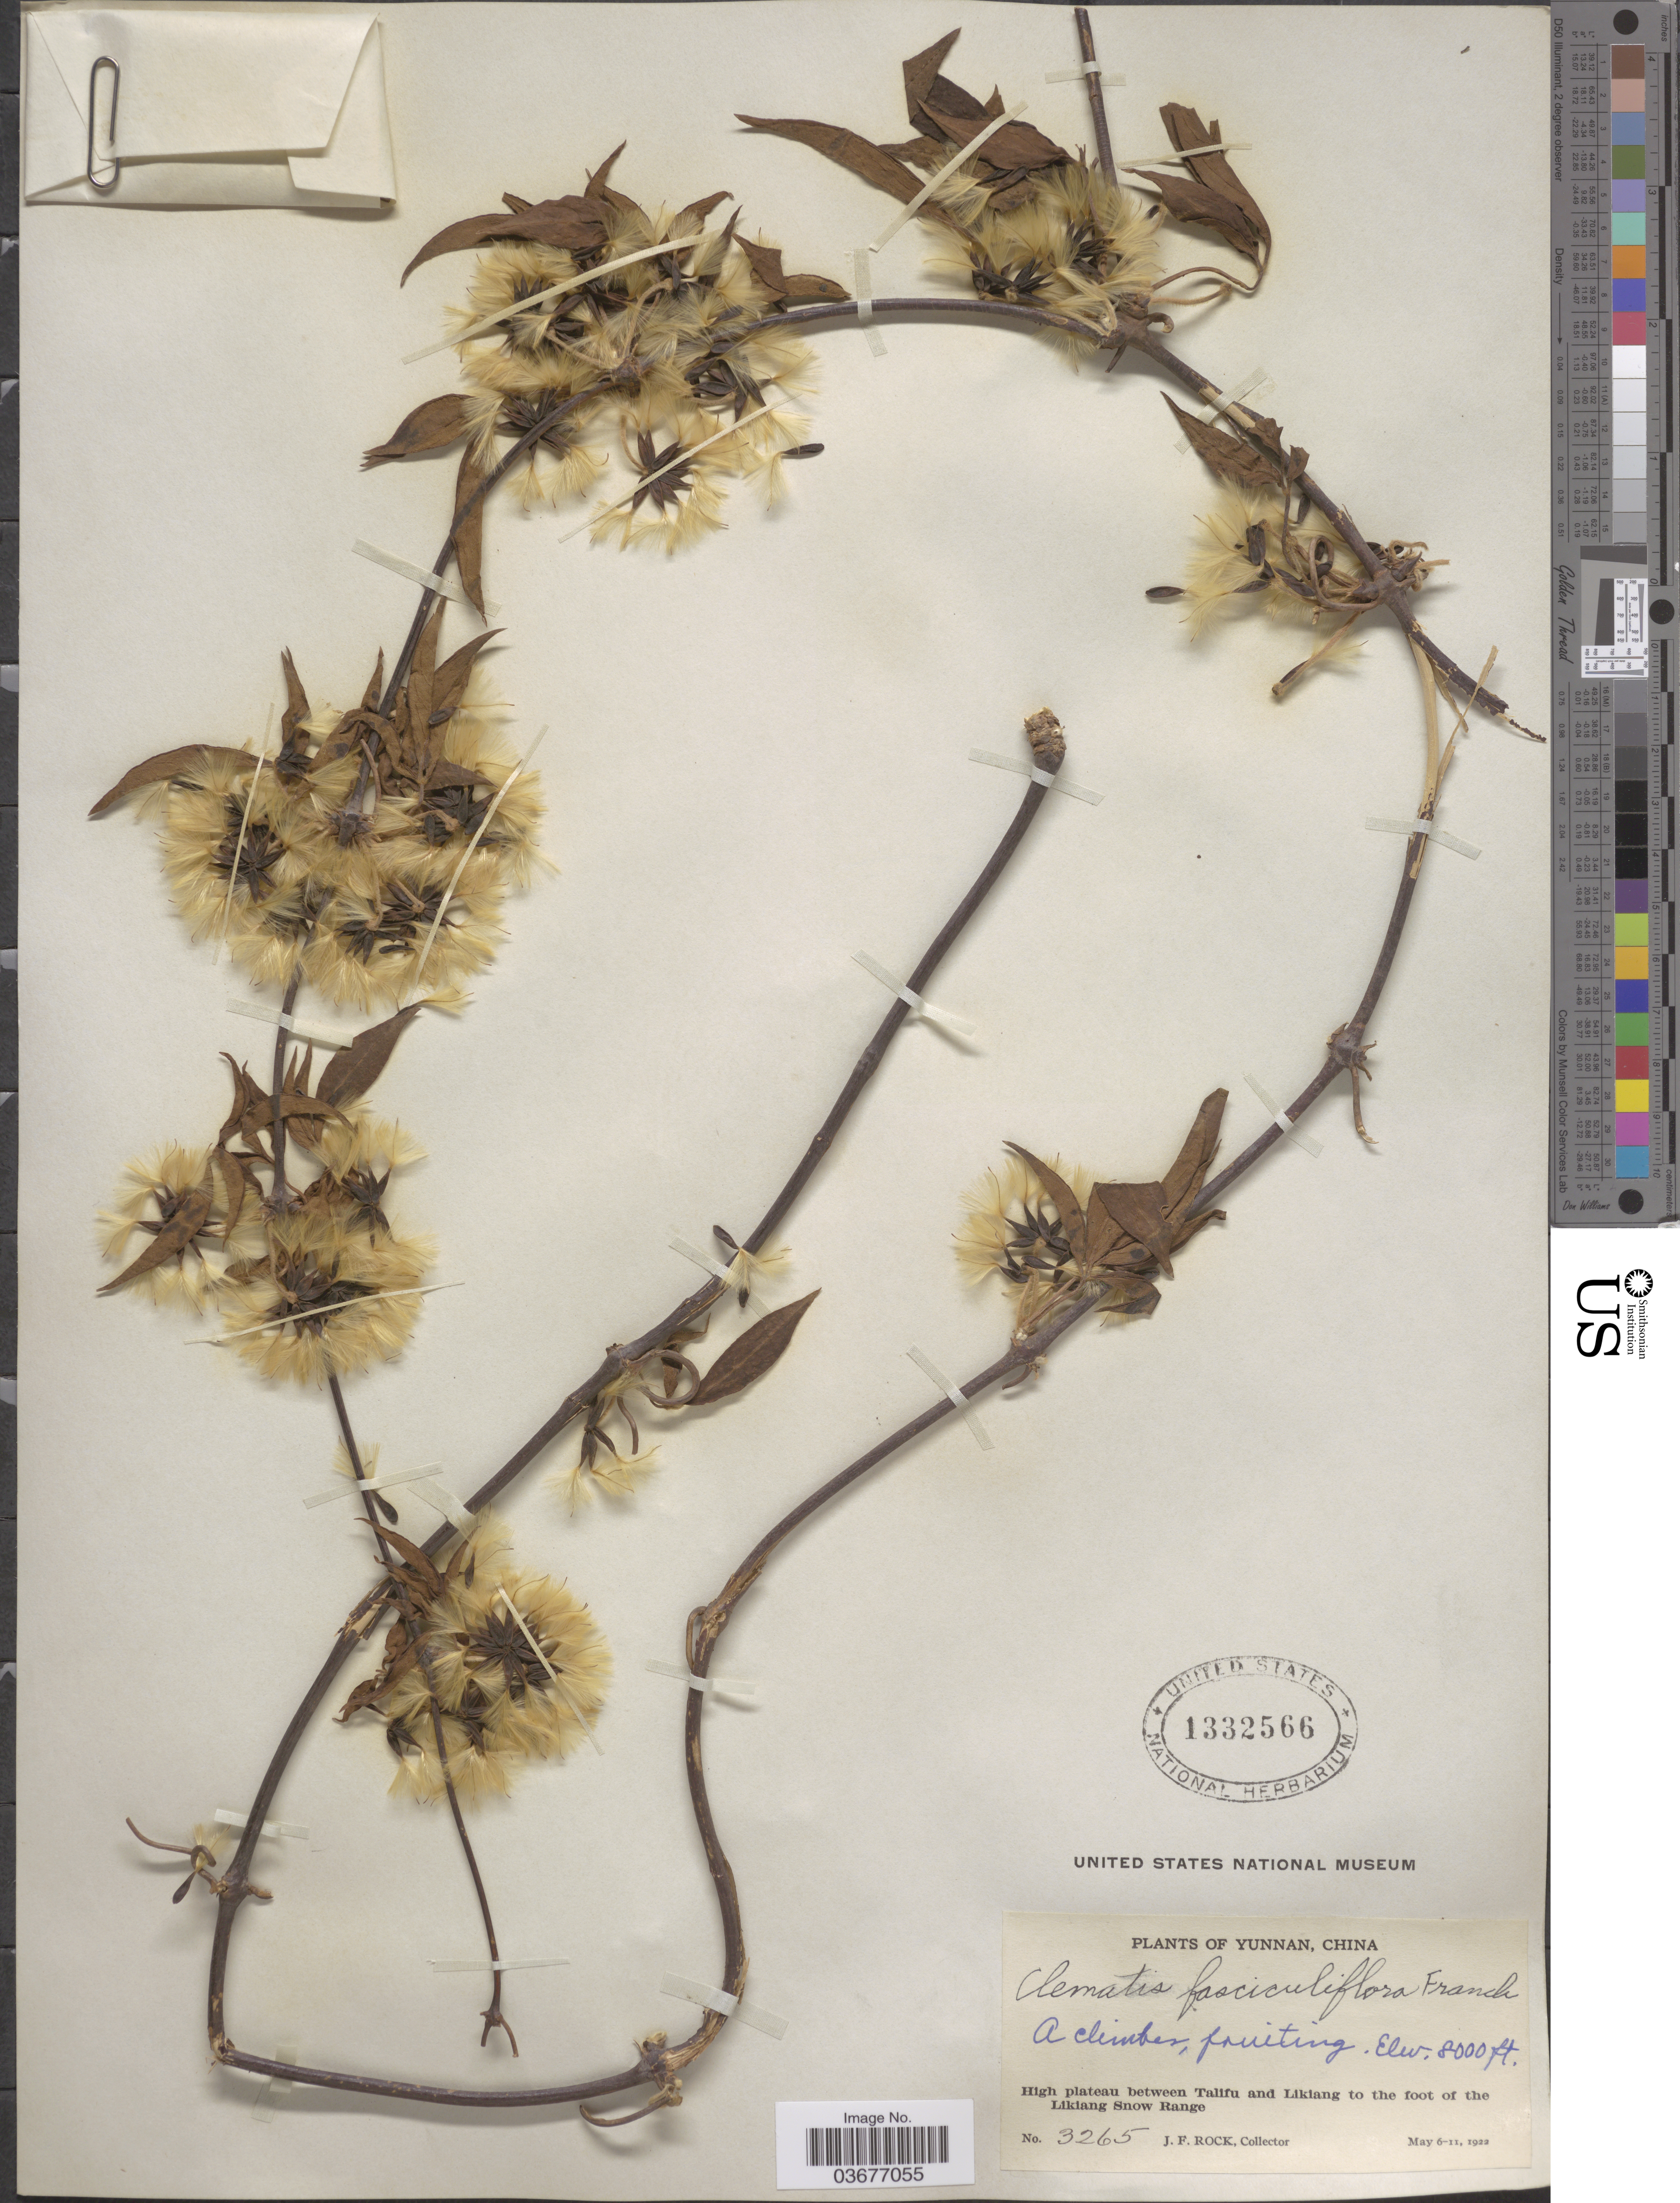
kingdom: Plantae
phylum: Tracheophyta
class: Magnoliopsida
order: Ranunculales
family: Ranunculaceae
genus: Clematis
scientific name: Clematis fasciculiflora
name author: Franch.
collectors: J. Rock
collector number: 3265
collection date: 1922-05-06/1922-05-11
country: China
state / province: Yunnan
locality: High plateau between Talifu and Likiang to the foot of the Likiang Snow Range.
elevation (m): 2438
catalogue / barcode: US 1332566